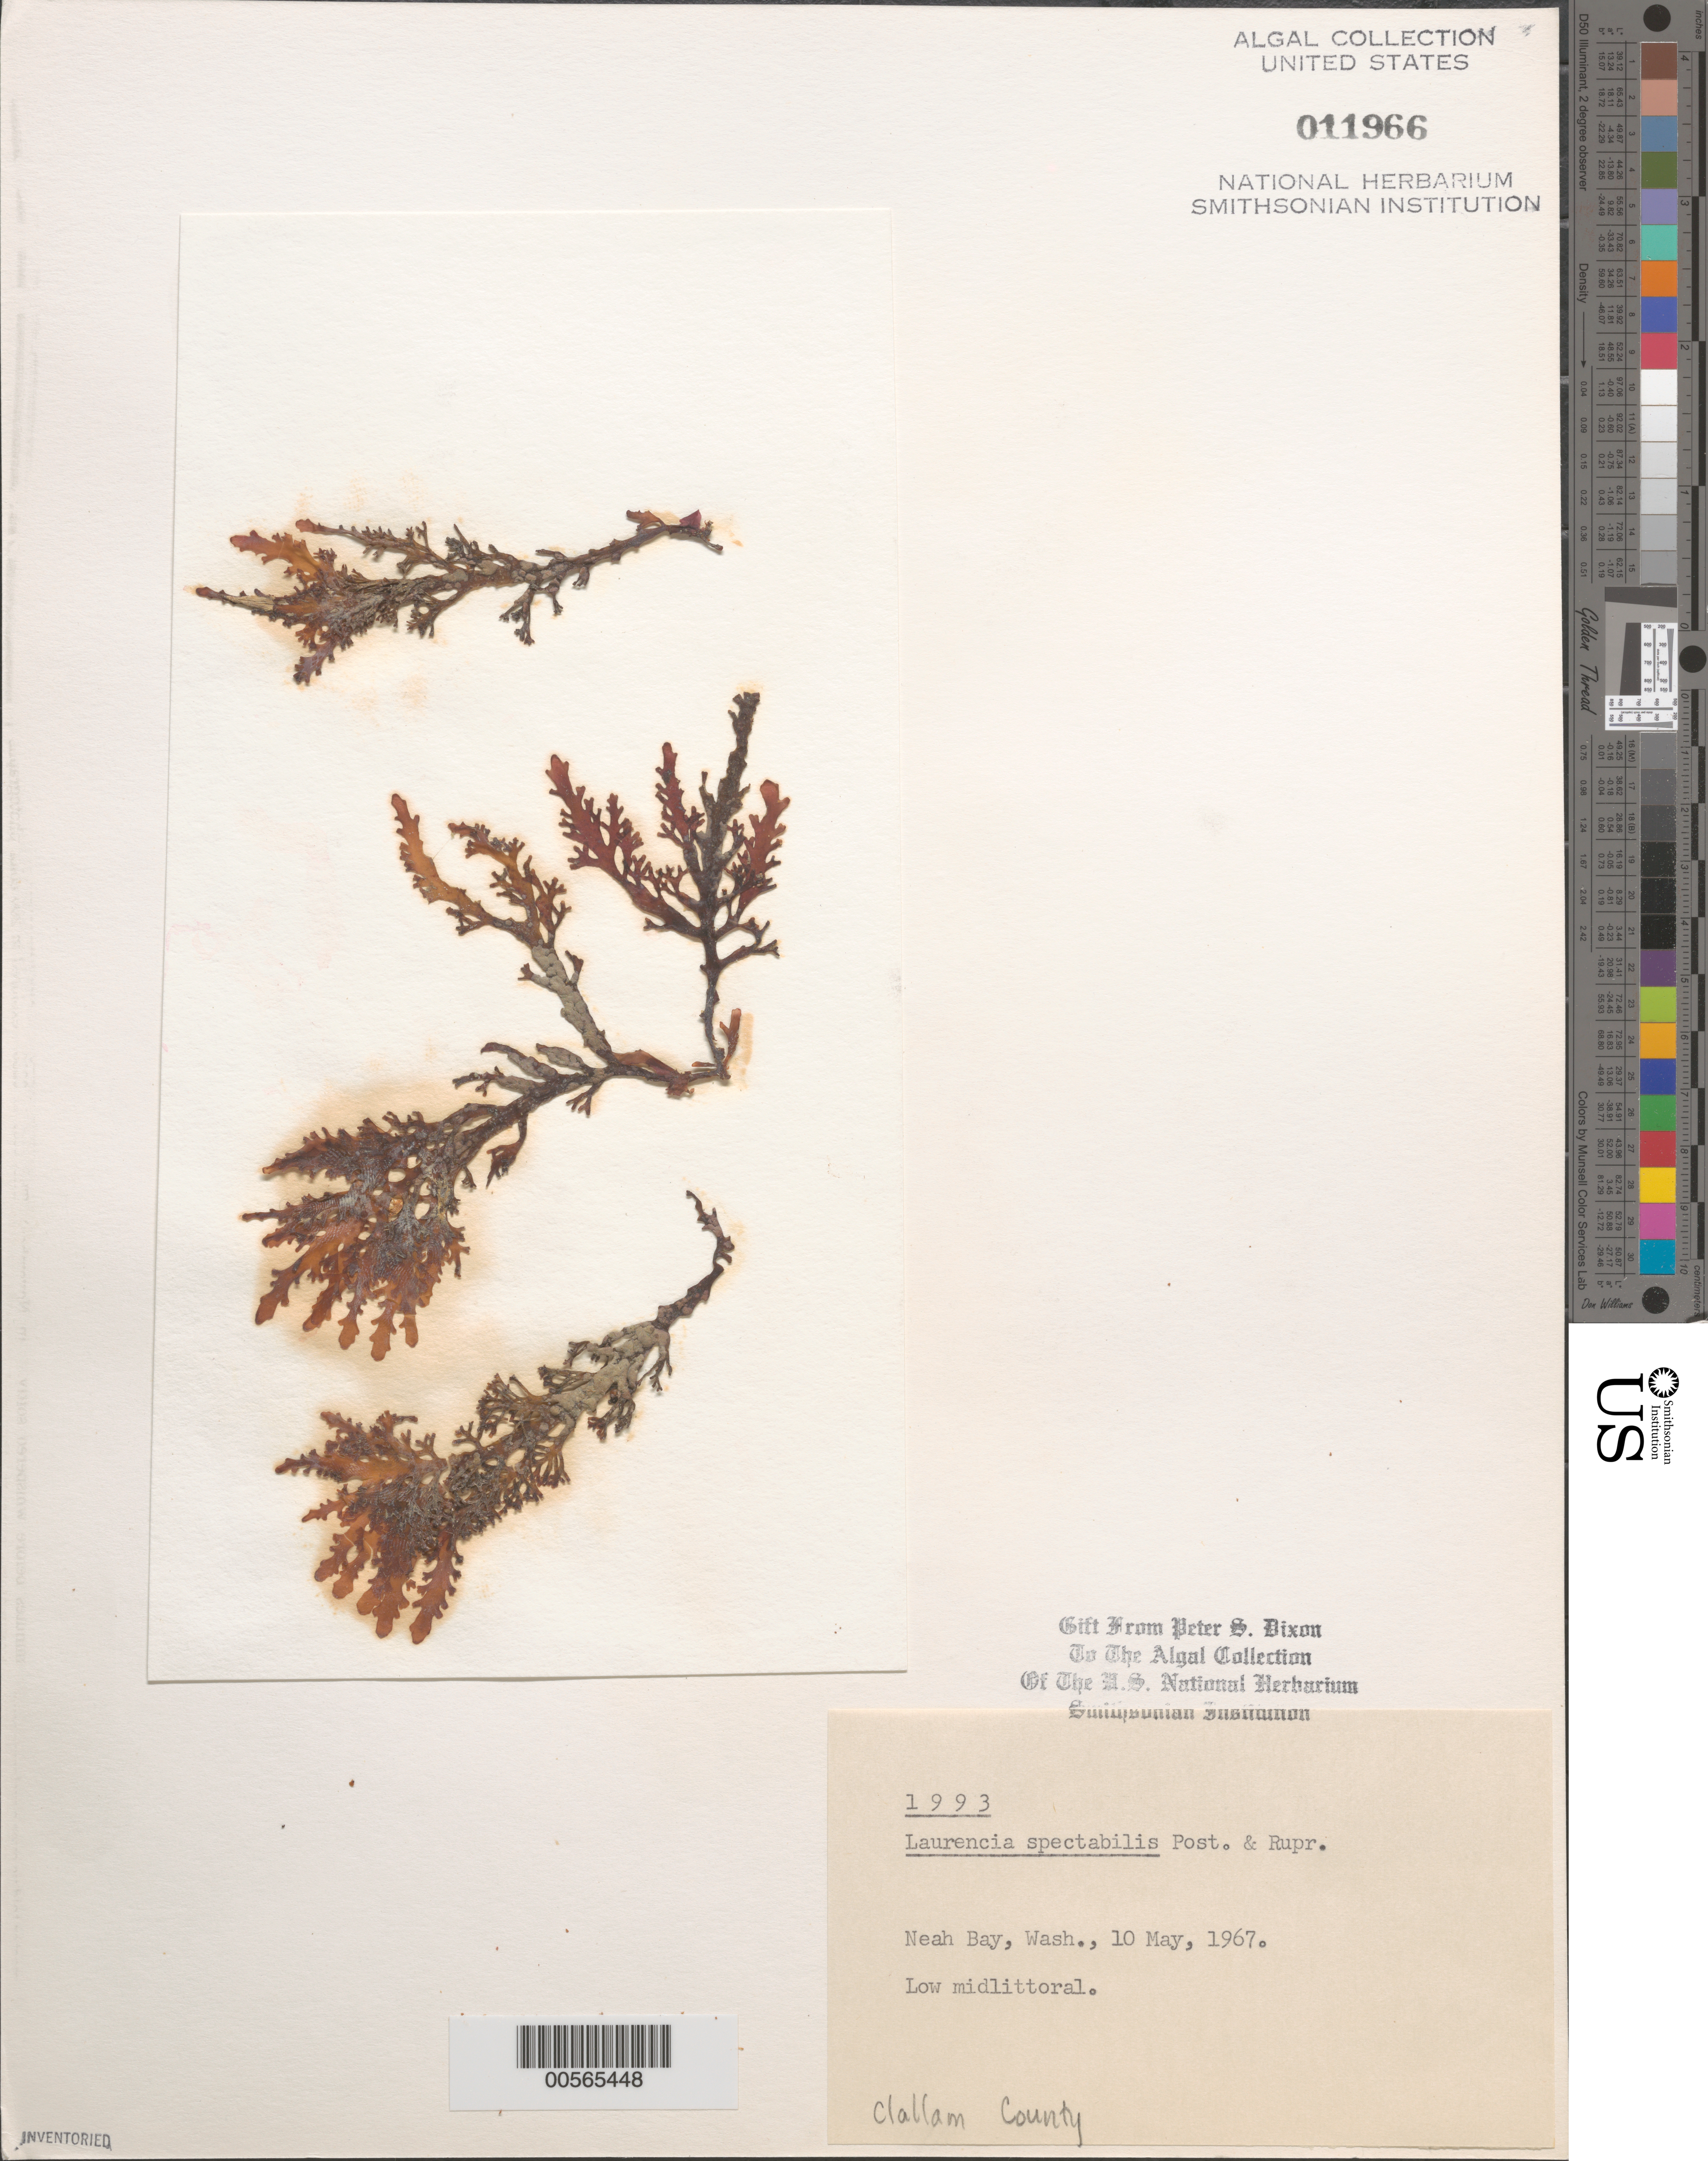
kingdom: Plantae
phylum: Rhodophyta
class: Florideophyceae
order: Ceramiales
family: Rhodomelaceae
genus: Osmundea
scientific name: Osmundea spectabilis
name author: (Postels & Rupr.) K.W. Nam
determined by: Algae name updating Project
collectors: P. S. Dixon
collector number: PSD 1993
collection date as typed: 10 May 1967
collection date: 1967-05-10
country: United States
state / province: Washington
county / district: Clallam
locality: Neah Bay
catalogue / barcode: US 11966